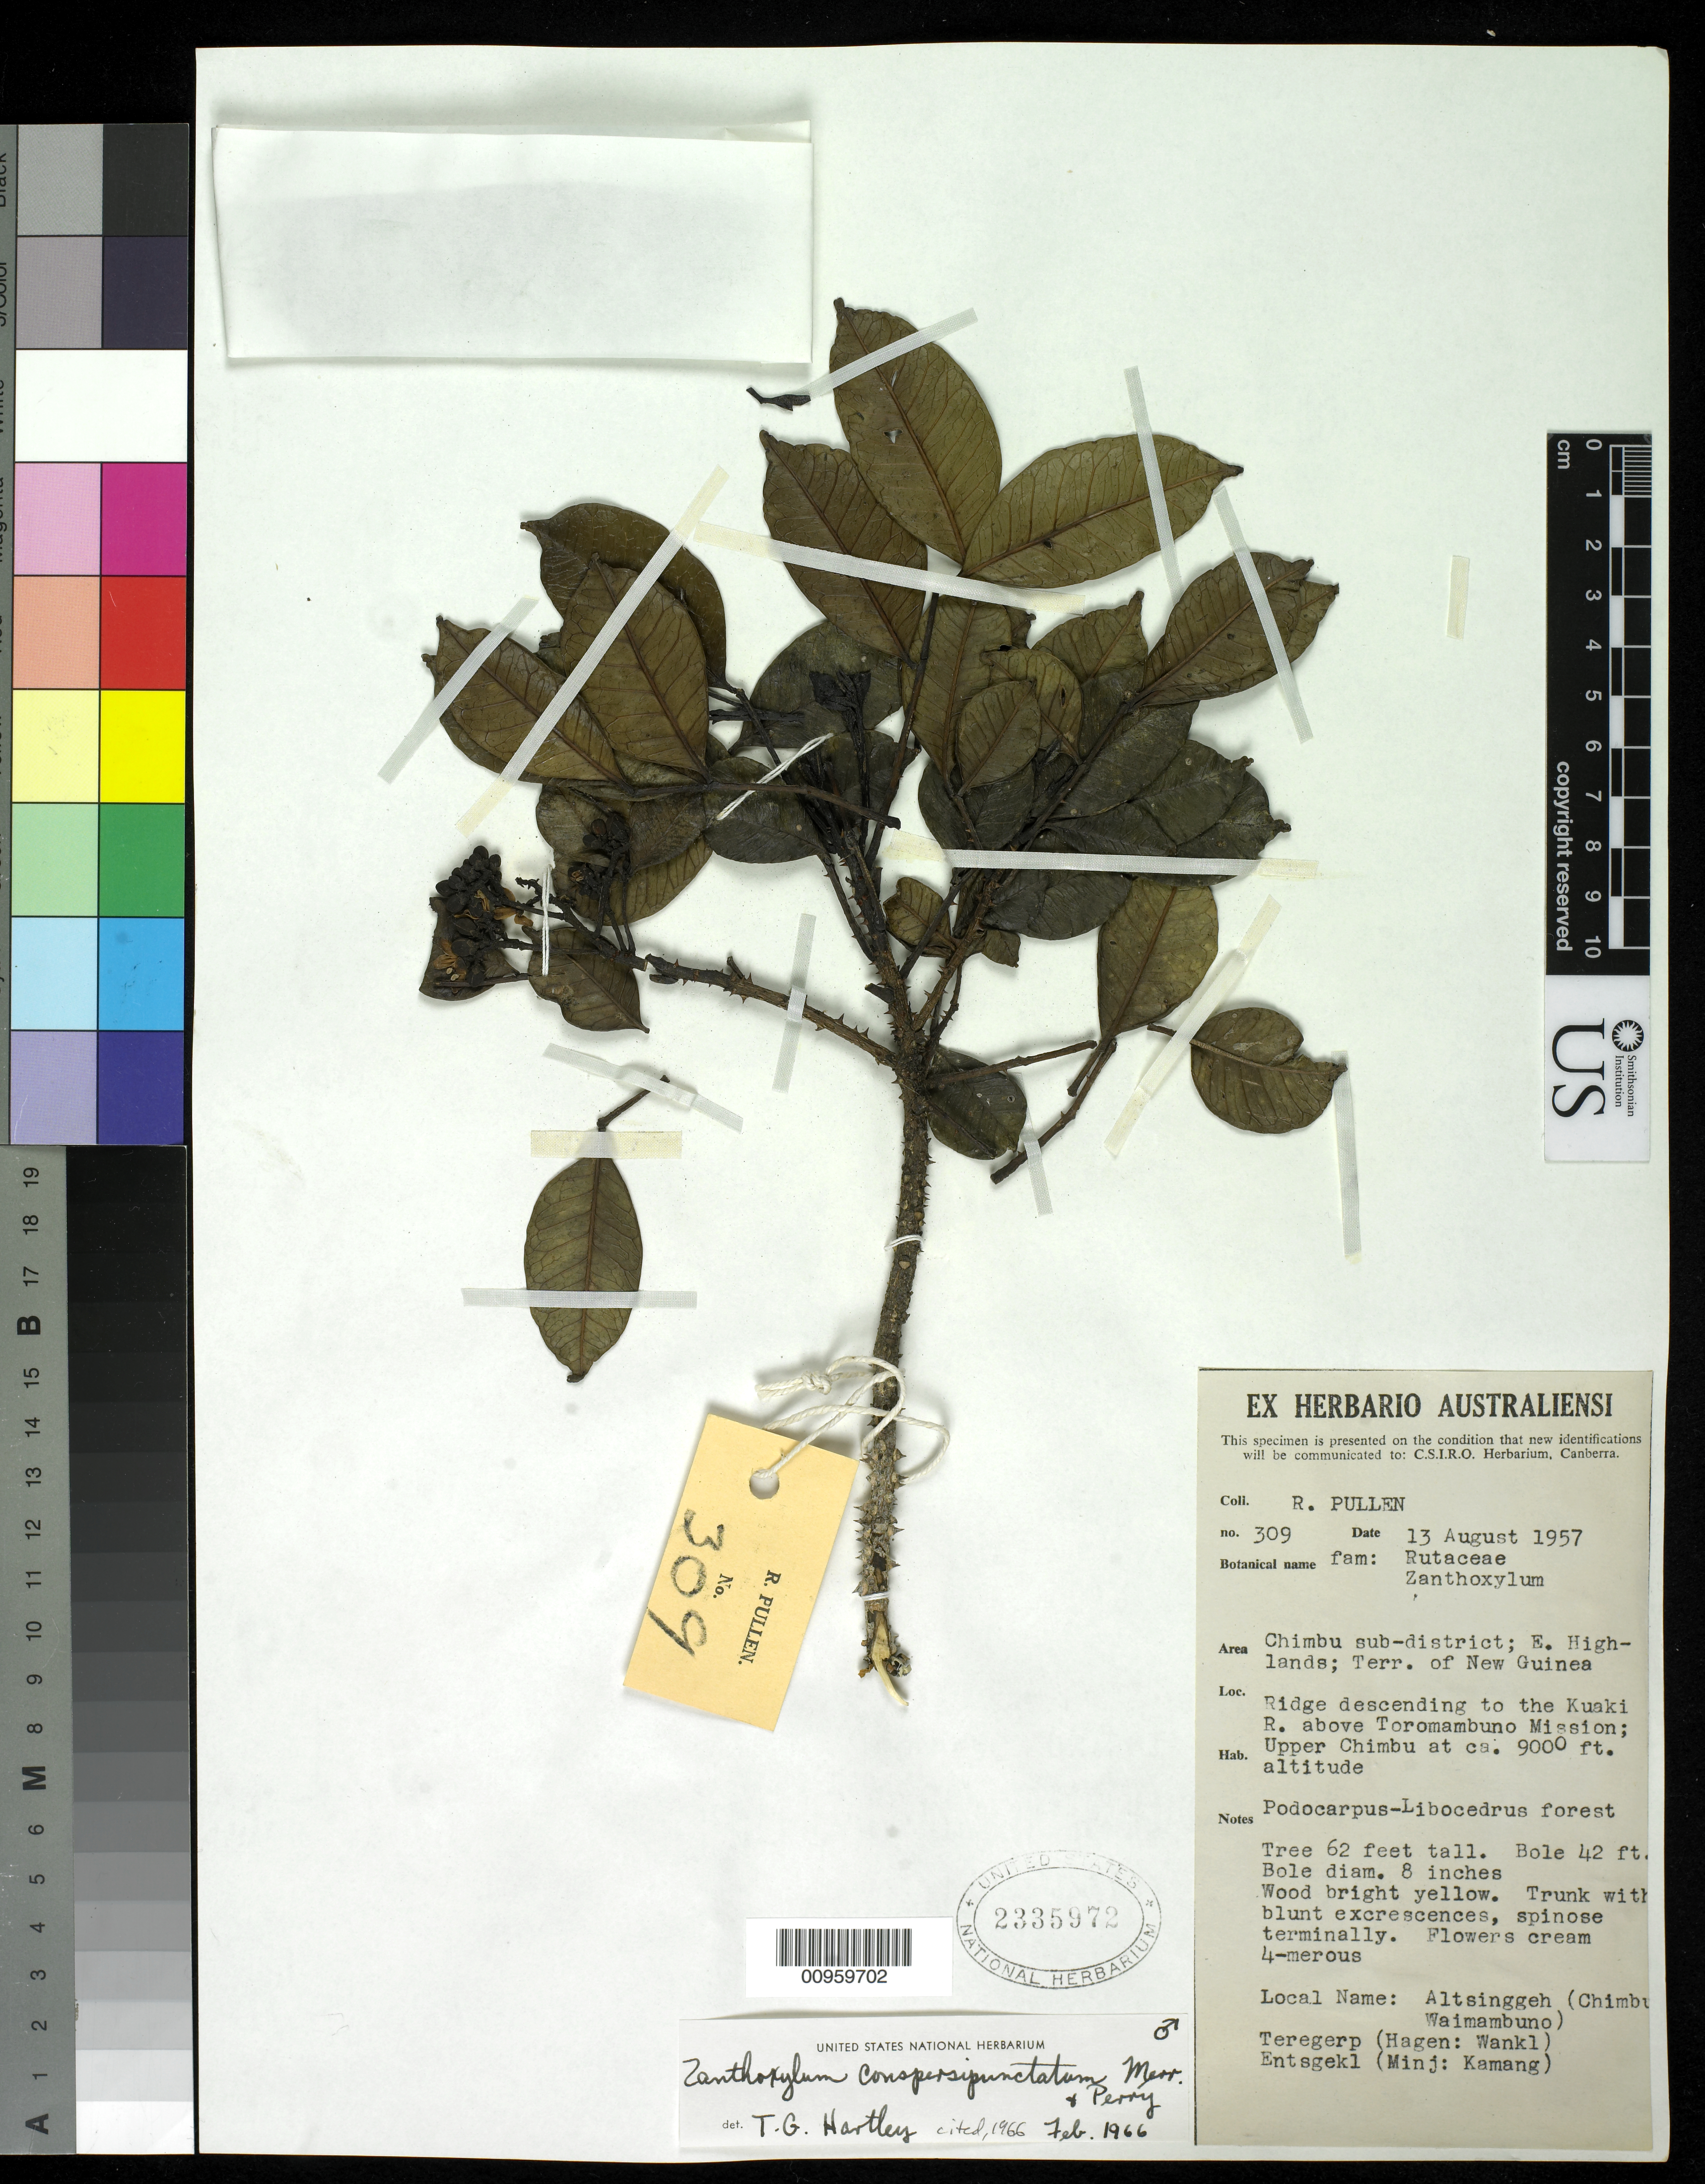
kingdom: Plantae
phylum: Tracheophyta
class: Magnoliopsida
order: Sapindales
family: Rutaceae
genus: Zanthoxylum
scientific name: Zanthoxylum conspersipunctatum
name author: Merr. & L.M. Perry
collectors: R. Pullen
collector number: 309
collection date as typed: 13 Aug 1957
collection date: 1957-08-13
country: Papua New Guinea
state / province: Eastern Highlands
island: New Guinea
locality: Chimbu sub-district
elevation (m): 2743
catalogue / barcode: US 2335972